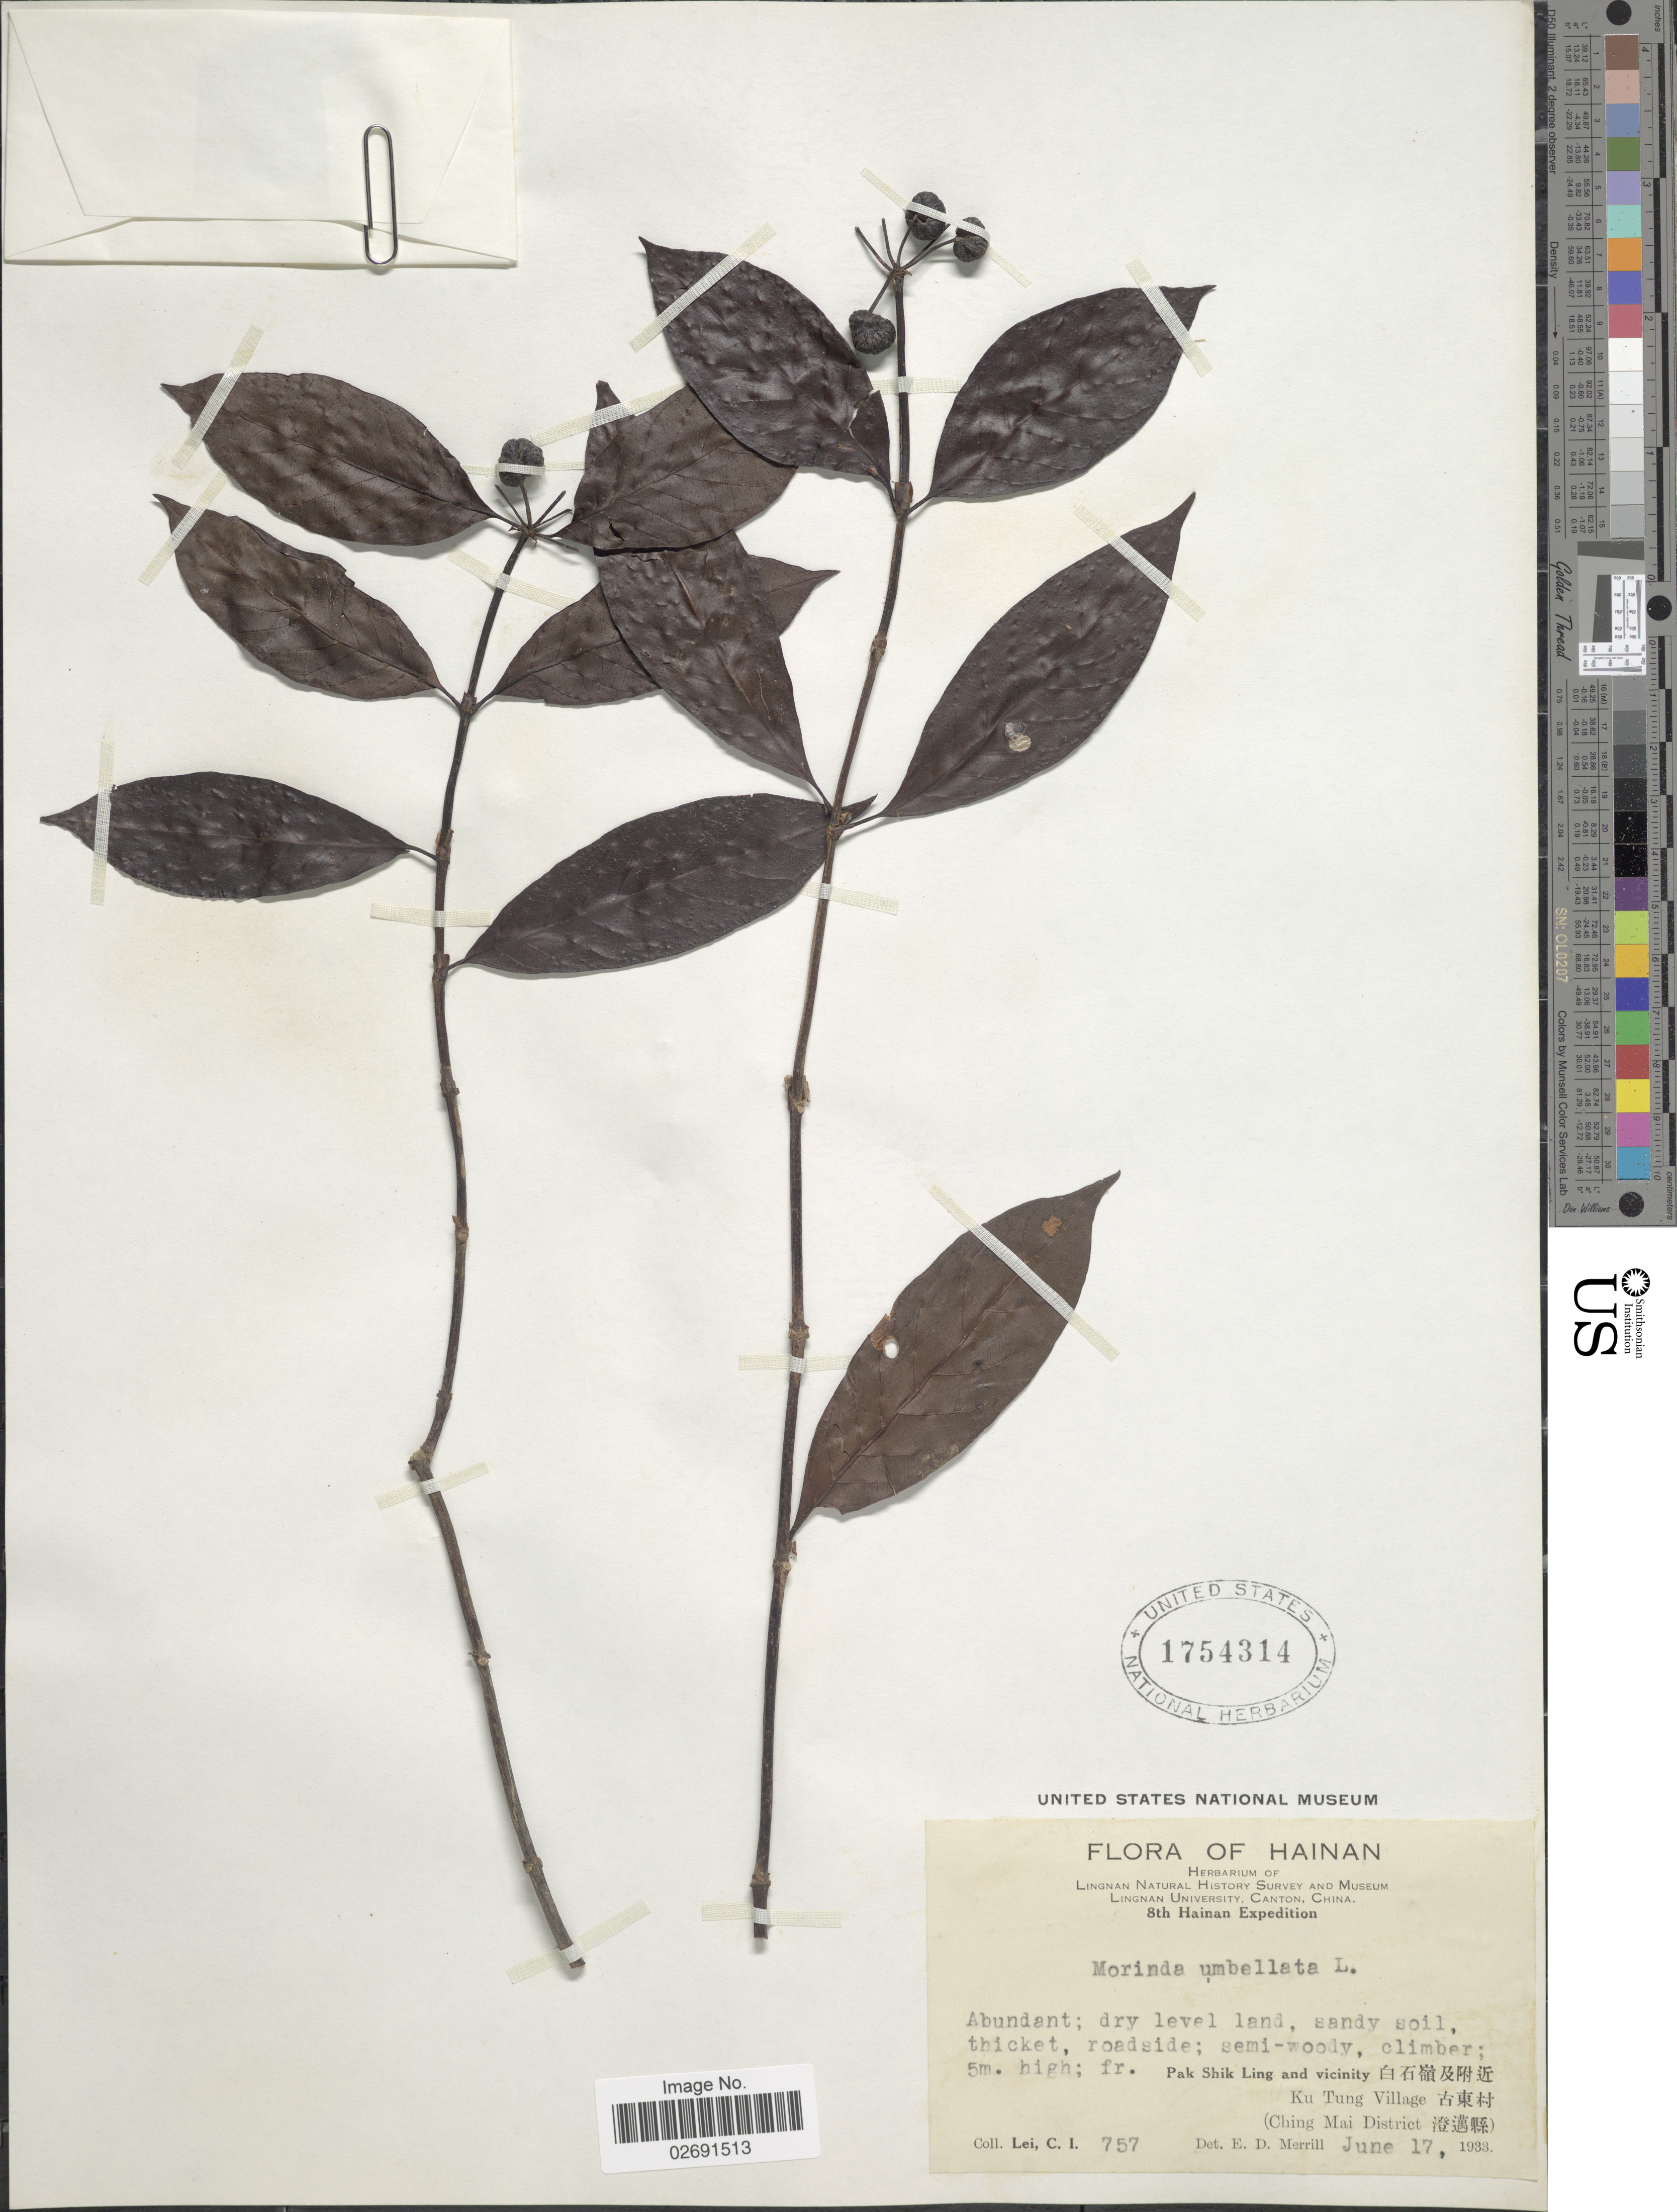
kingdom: Plantae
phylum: Tracheophyta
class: Magnoliopsida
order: Gentianales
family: Rubiaceae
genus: Gynochthodes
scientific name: Gynochthodes umbellata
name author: (L.) Razafim. & B. Bremer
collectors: C. I. Lei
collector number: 757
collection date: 1933-06-17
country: China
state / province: Hainan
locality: Pak Shik Ling and vicinity, Ku Tung Village (Ching Mai District)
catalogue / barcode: US 1754314